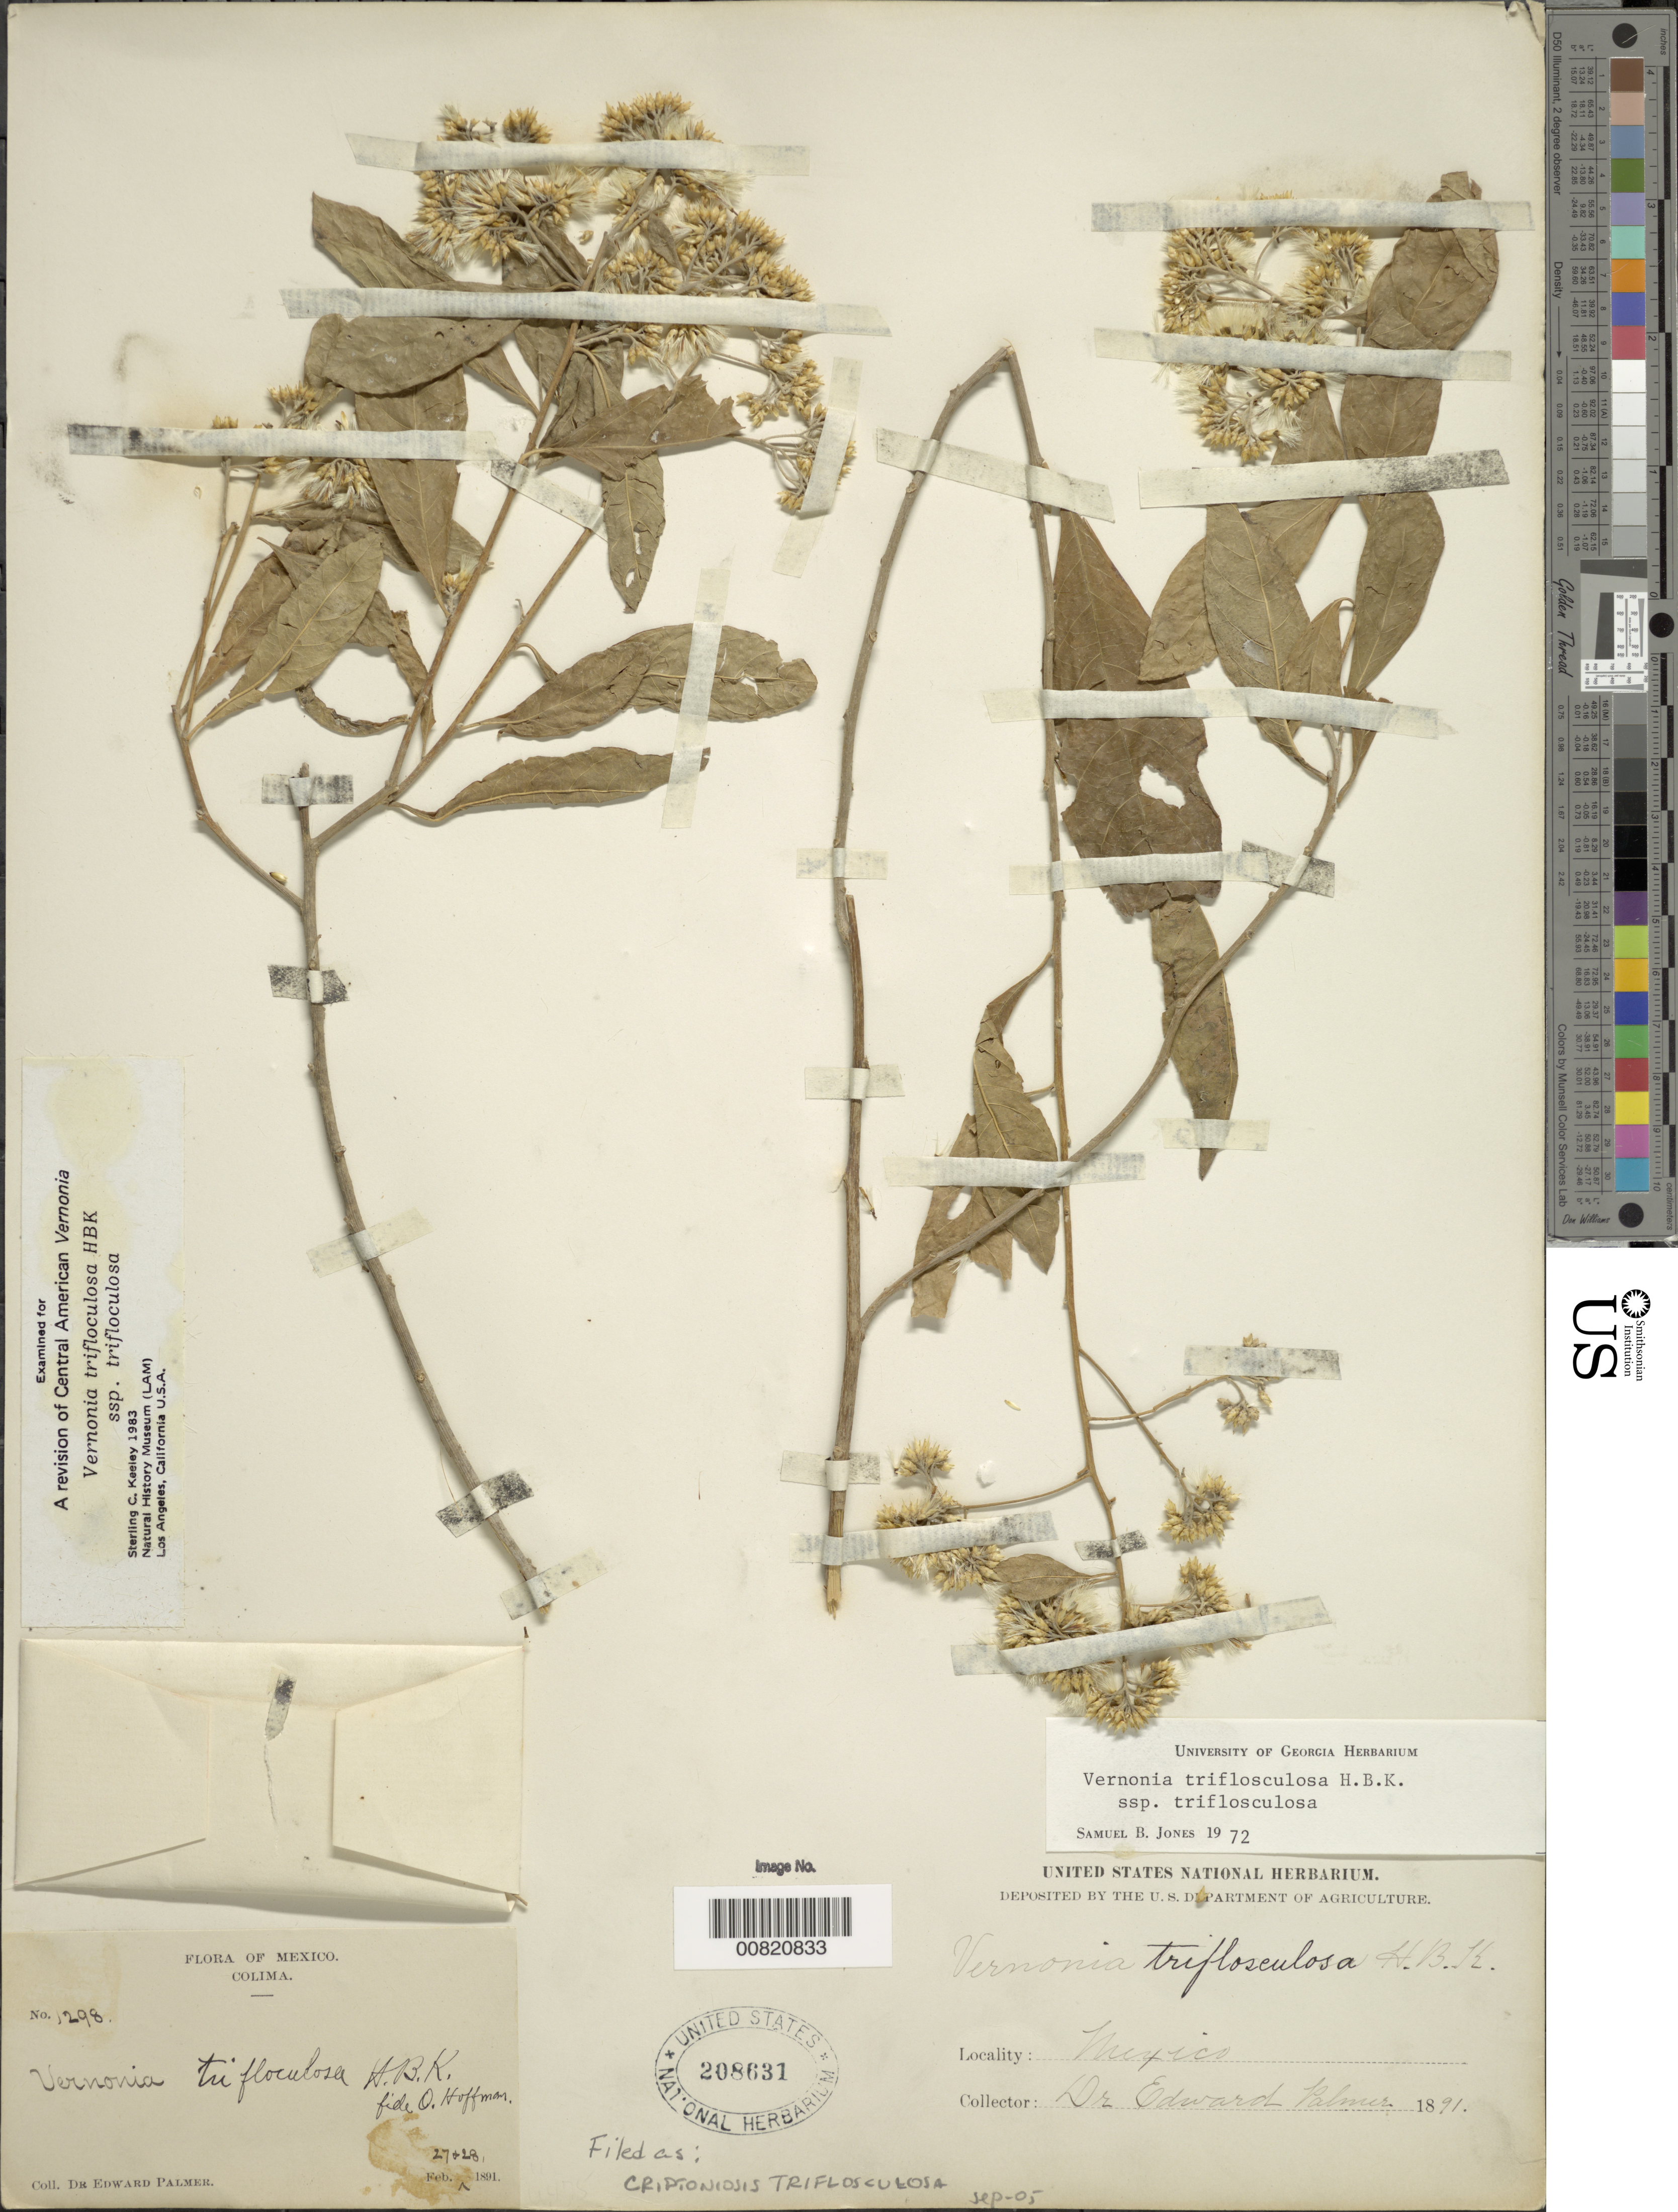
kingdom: Plantae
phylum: Tracheophyta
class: Magnoliopsida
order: Asterales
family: Asteraceae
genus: Eremosis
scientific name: Eremosis triflosculosa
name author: (Kunth) Gleason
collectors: E. Palmer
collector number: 1298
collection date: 1891-02-27/1891-02-28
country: Mexico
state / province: Colima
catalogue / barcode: US 208631